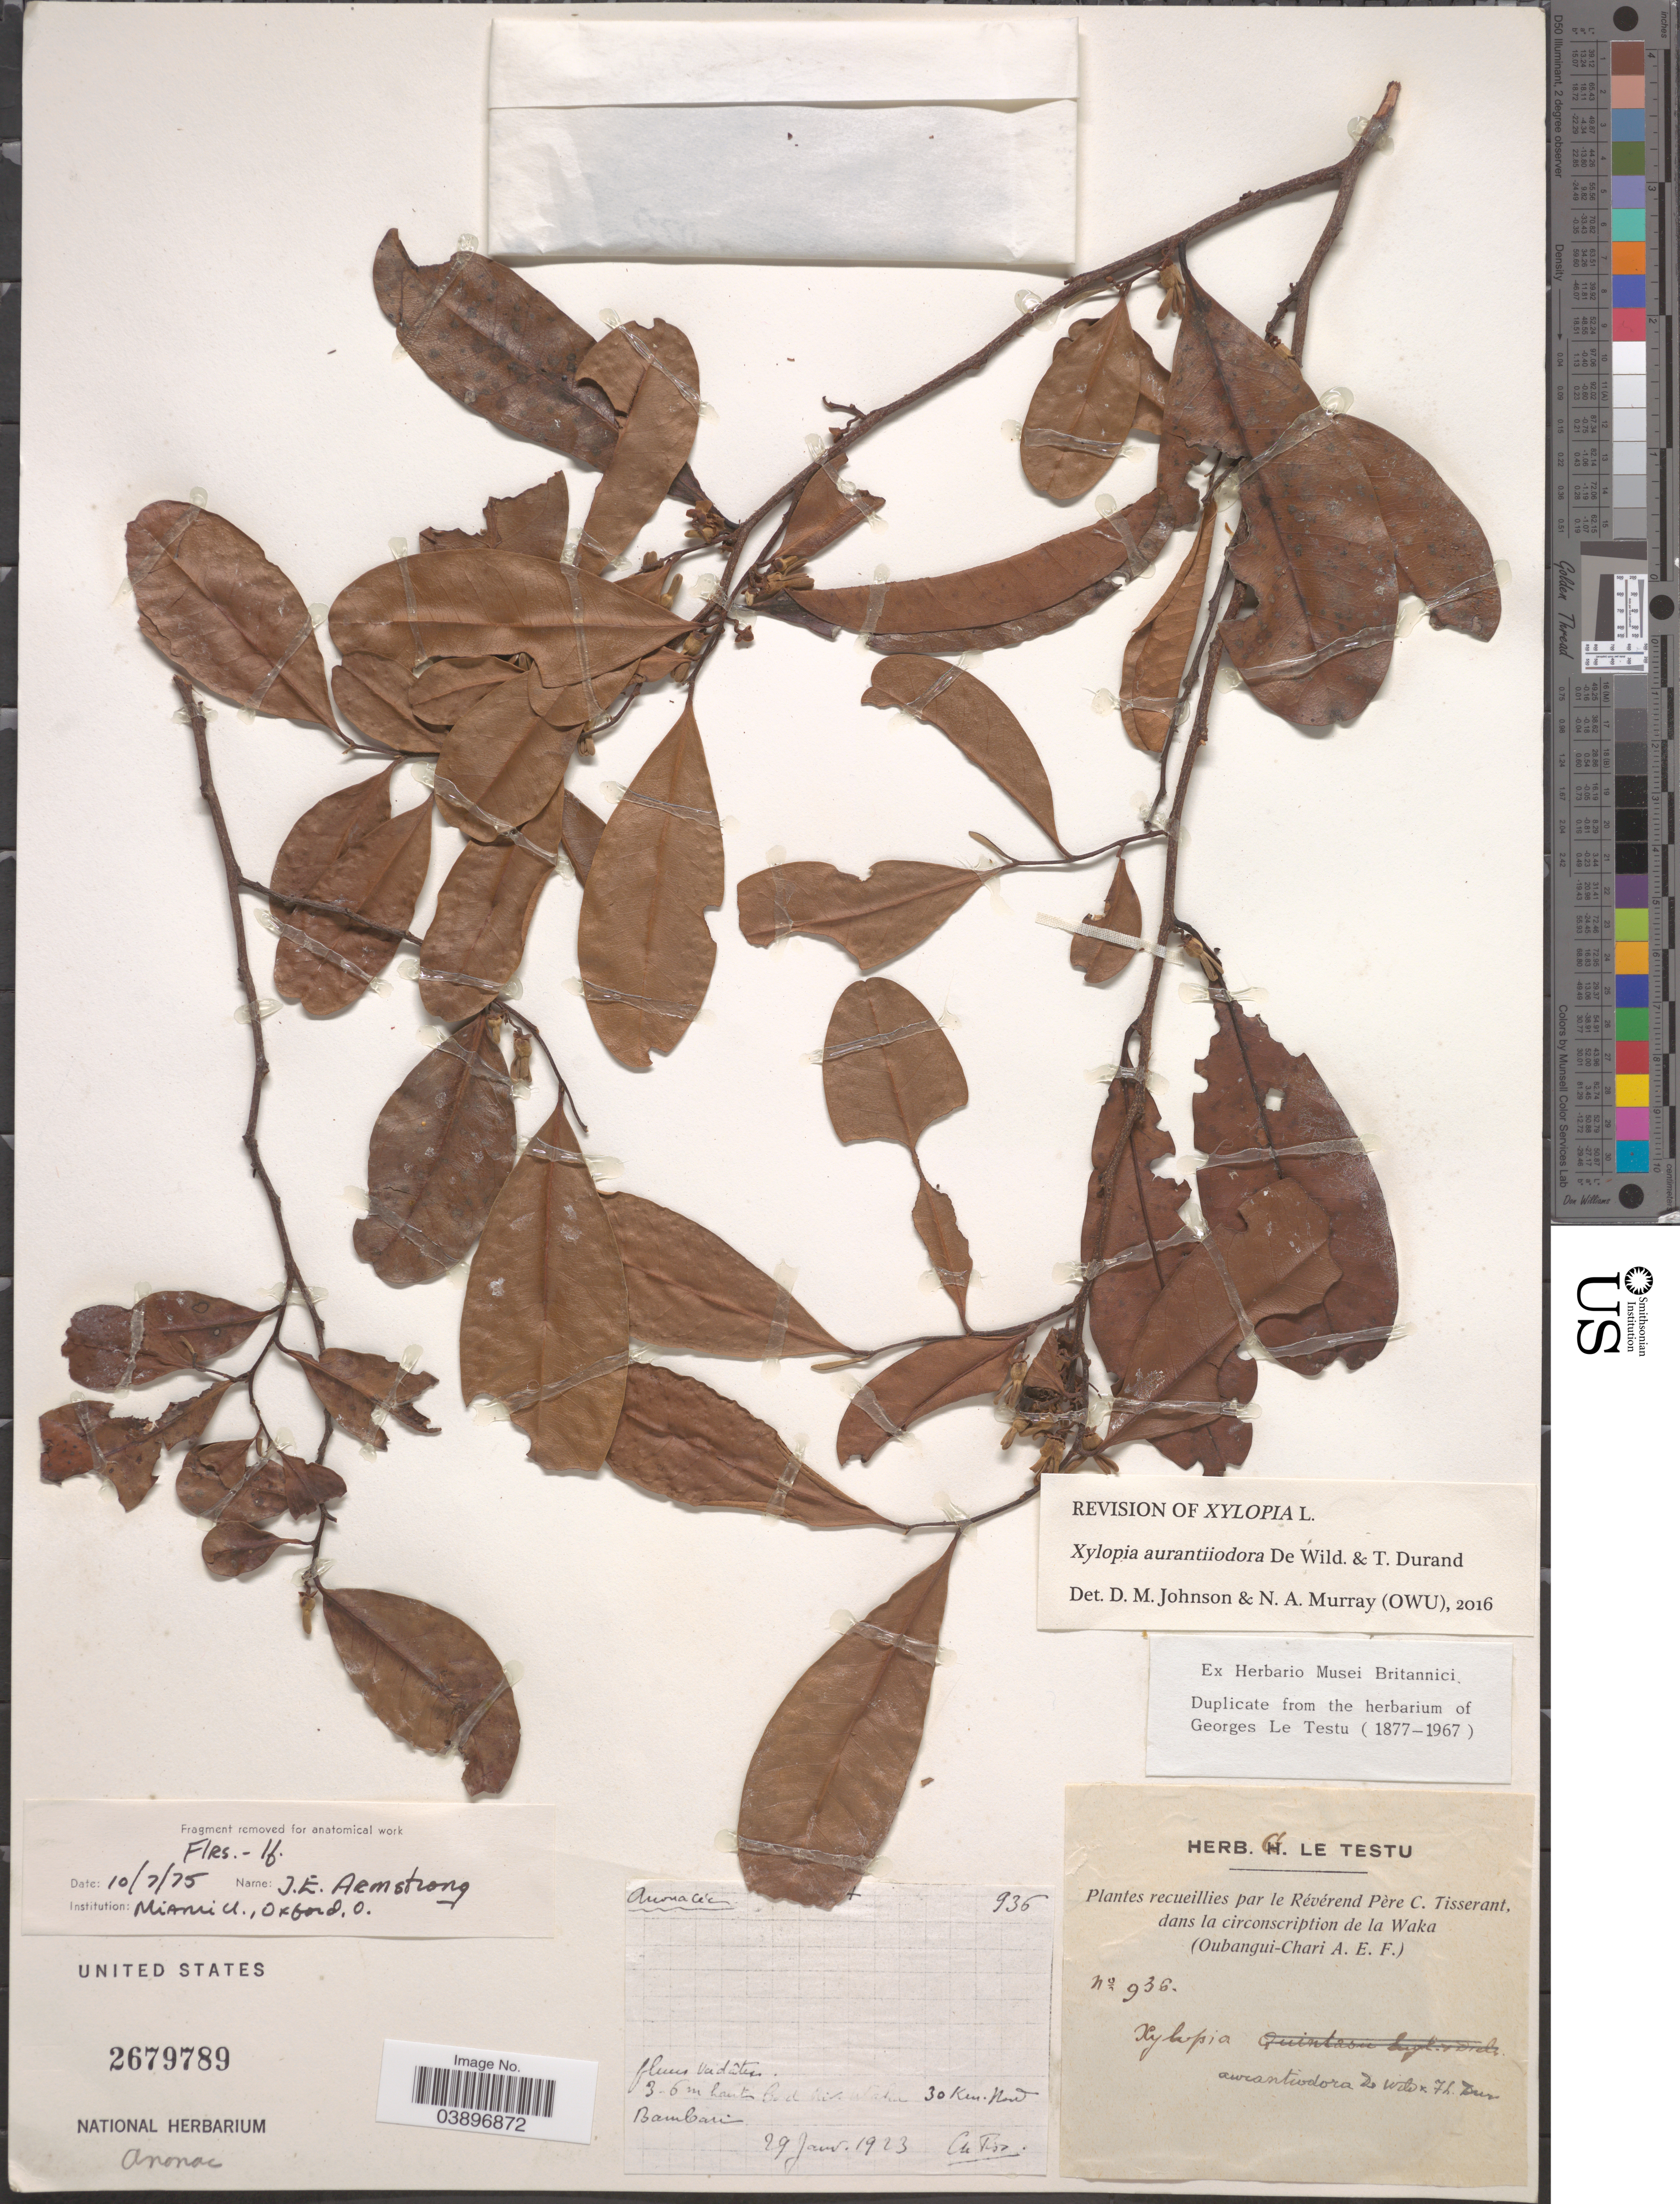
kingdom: Plantae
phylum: Tracheophyta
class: Magnoliopsida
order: Magnoliales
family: Annonaceae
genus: Xylopia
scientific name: Xylopia aurantiiodora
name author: De Wild. & Durand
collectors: G. Le Testu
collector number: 936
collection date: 1923-01-29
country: Central African Republic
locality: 30 Km. Nord Bambari.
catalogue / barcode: US 2679789